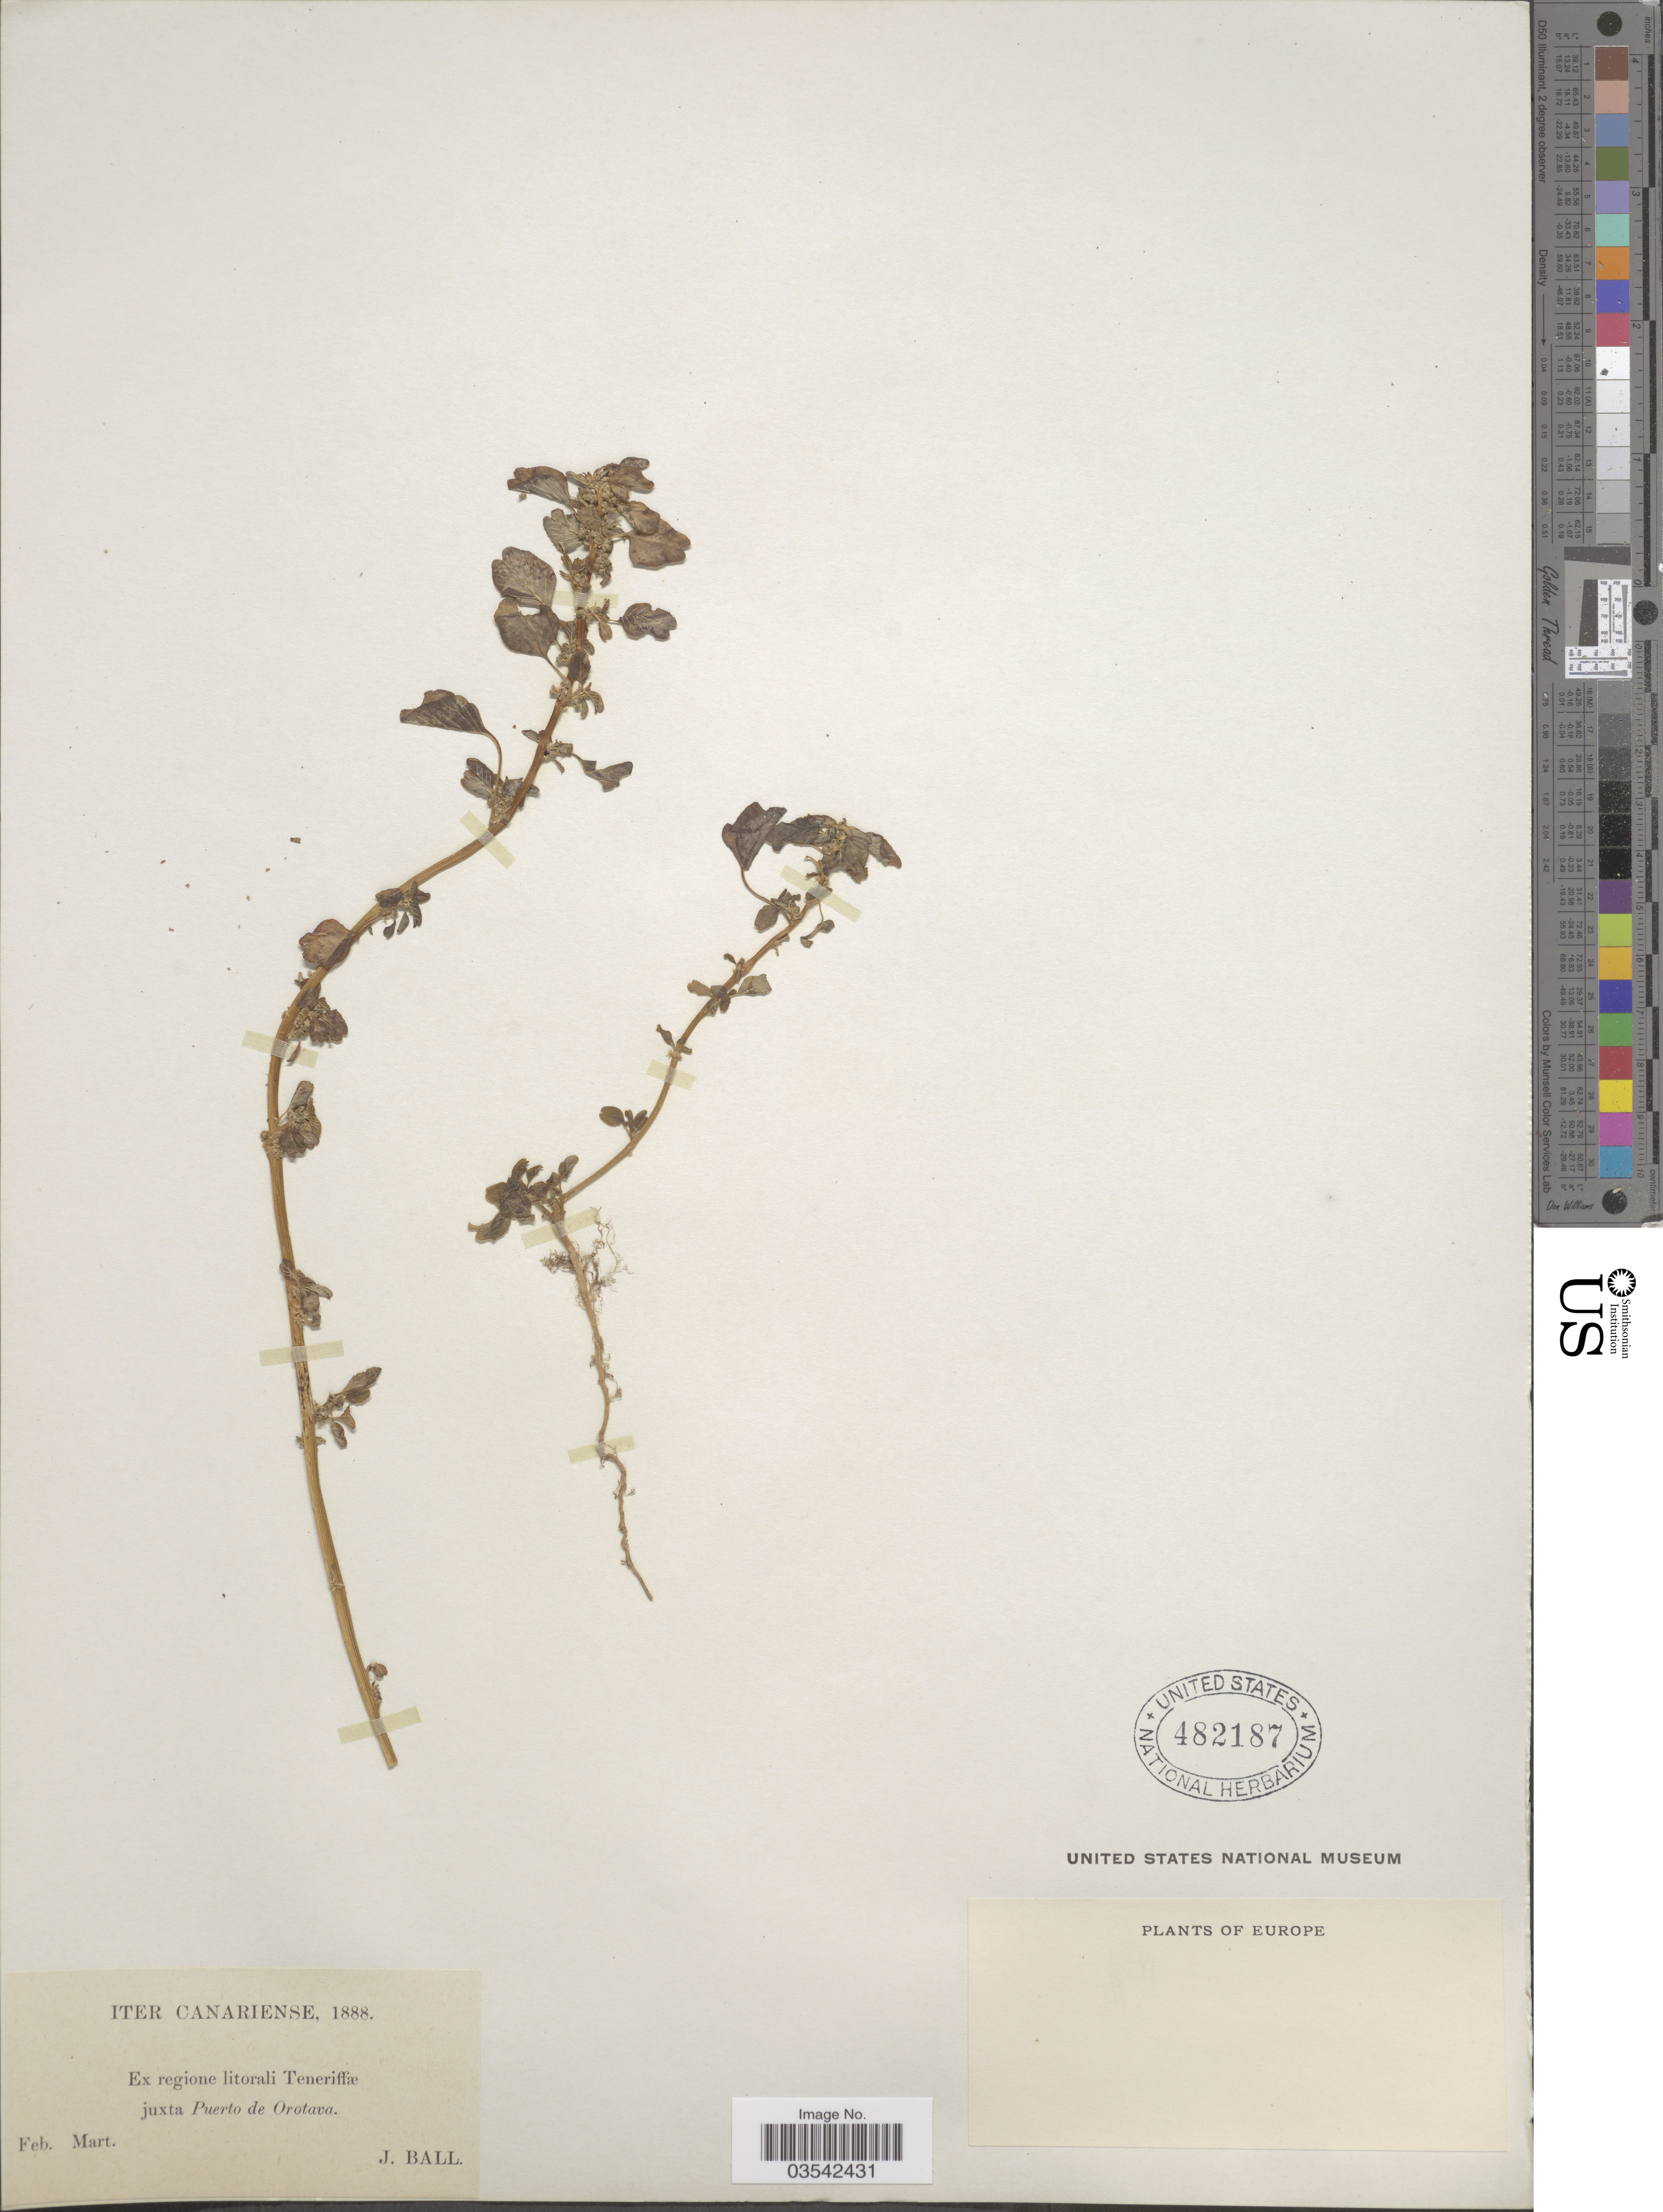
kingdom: Plantae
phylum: Tracheophyta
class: Magnoliopsida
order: Caryophyllales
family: Amaranthaceae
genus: Amaranthus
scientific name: Amaranthus sp.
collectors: J. Ball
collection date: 1888-02/1888-03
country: Spain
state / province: Canarias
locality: Iter Canariense. Ex regione litorali Teneriffæ juxta Puerto de Orotawa.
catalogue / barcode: US 482187